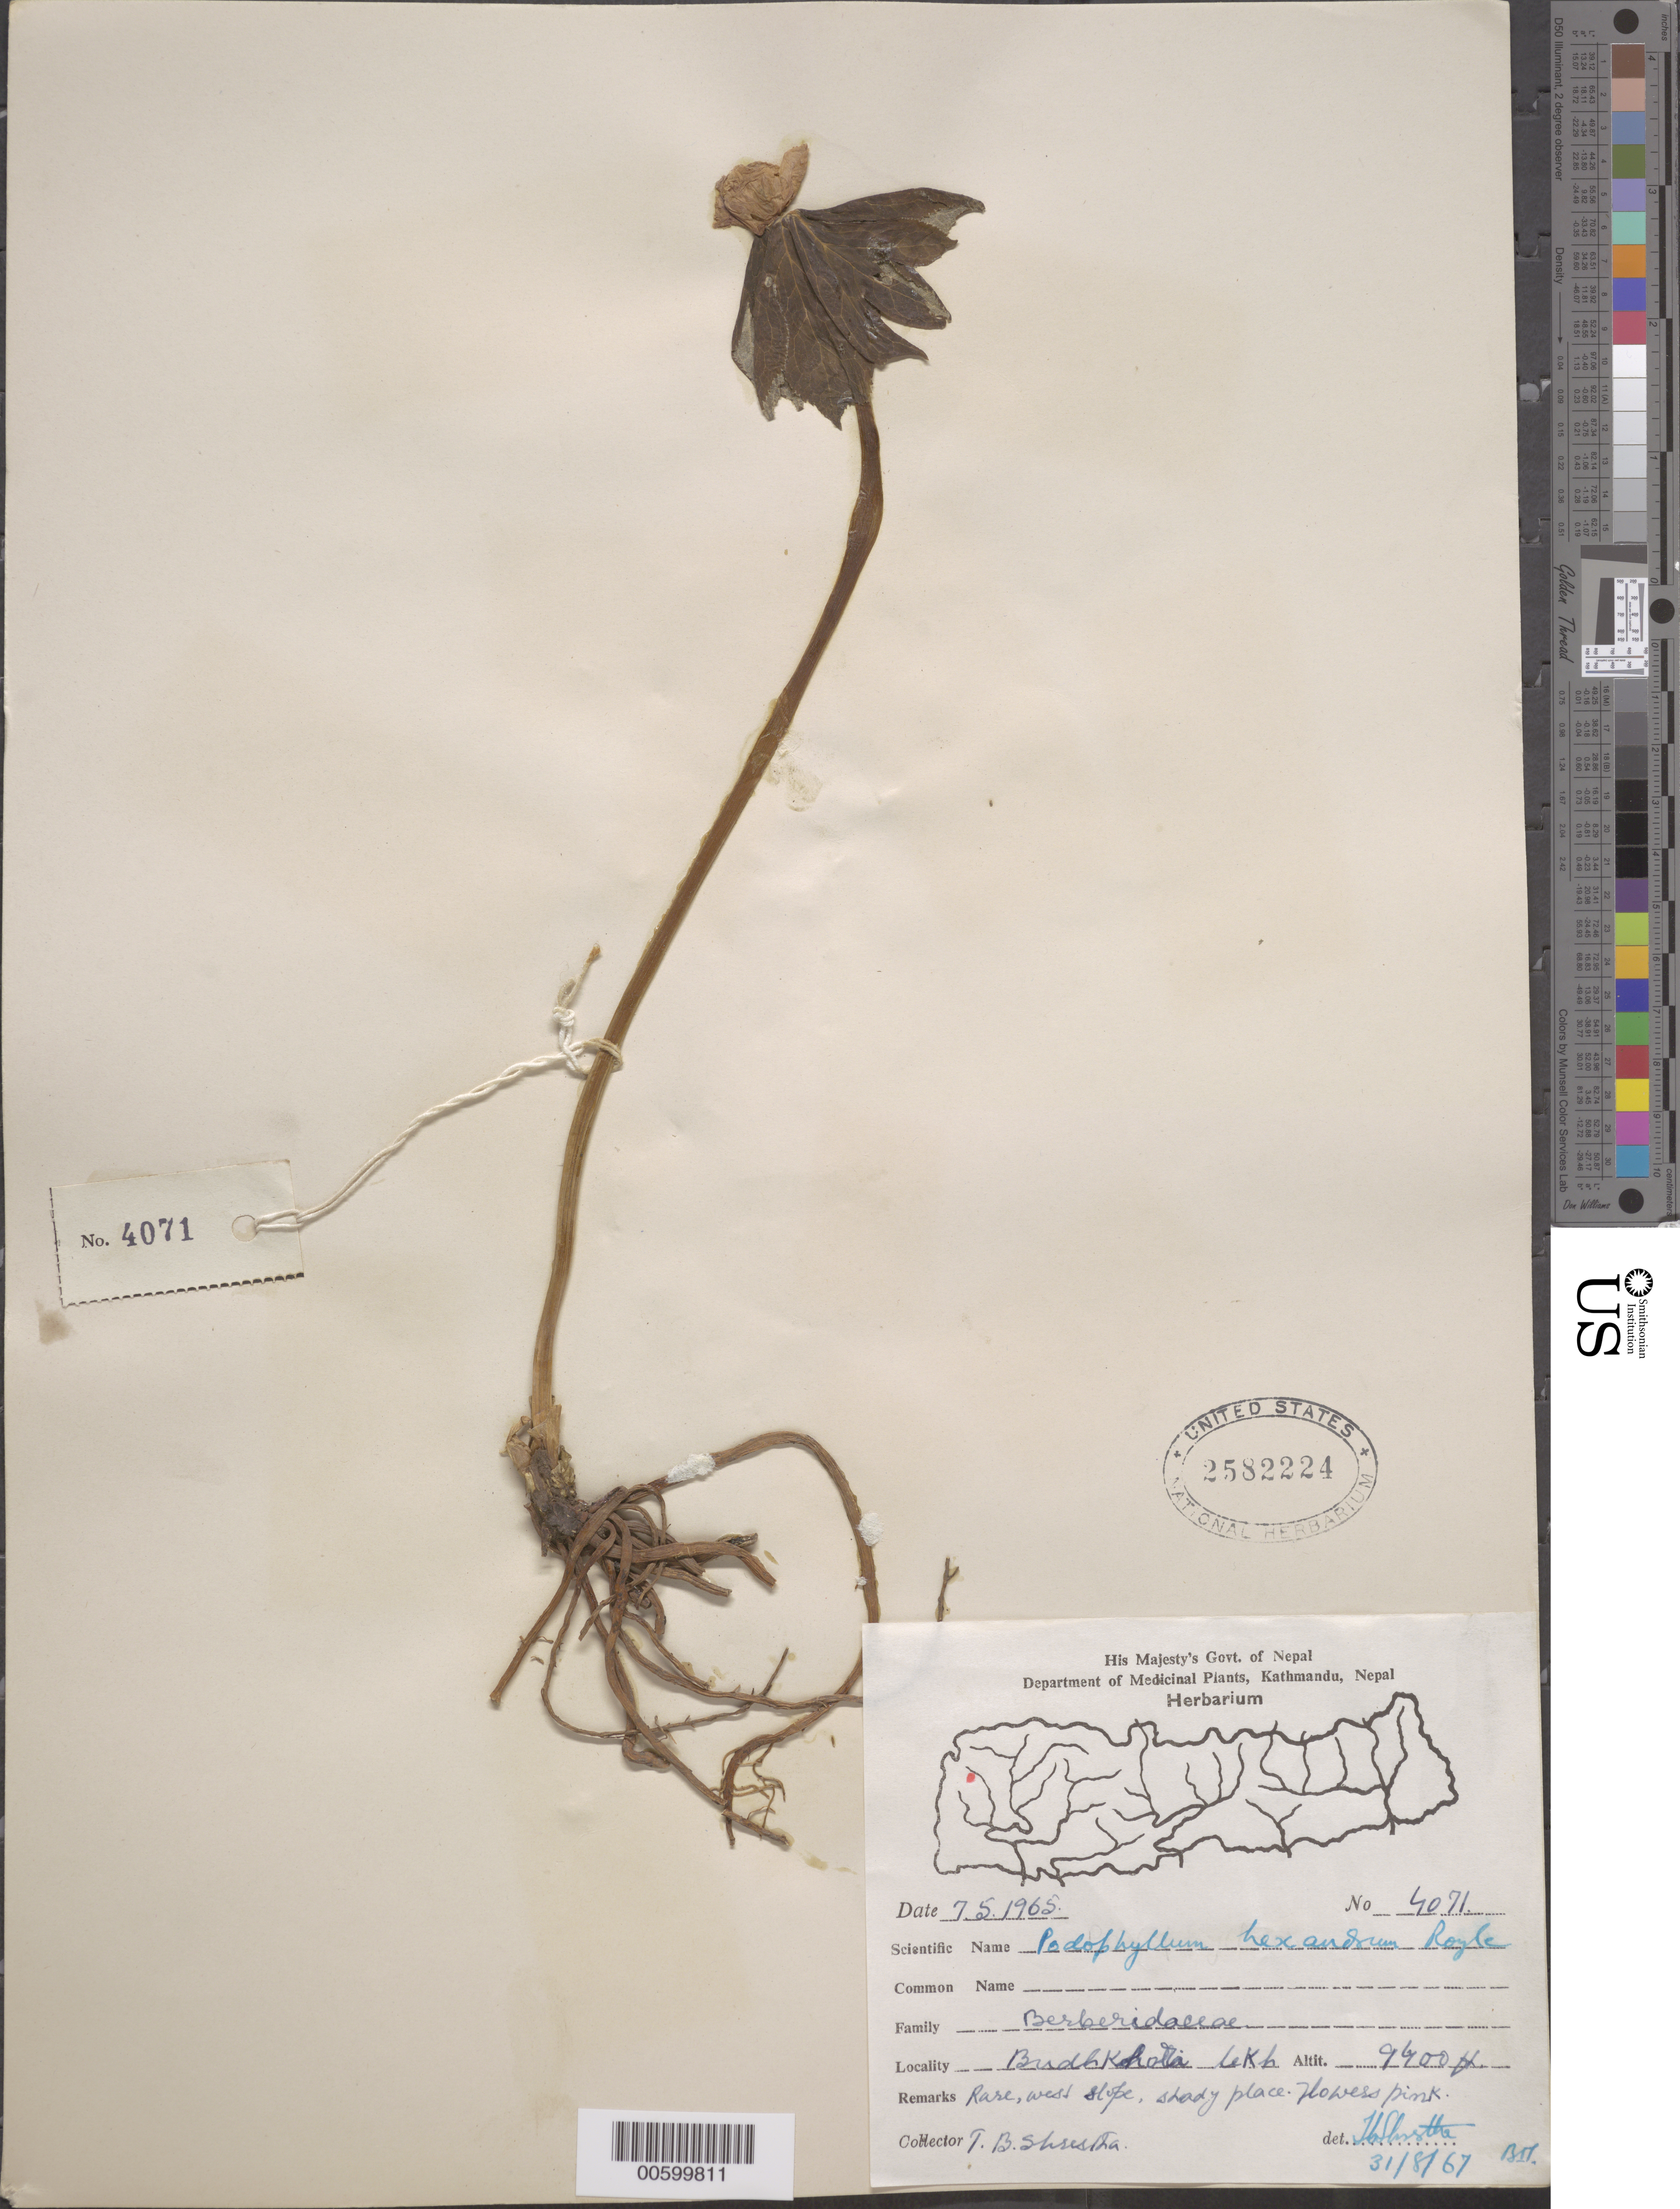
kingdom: Plantae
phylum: Tracheophyta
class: Magnoliopsida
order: Ranunculales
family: Berberidaceae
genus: Sinopodophyllum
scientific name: Sinopodophyllum hexandrum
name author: (Royle) T.S.Ying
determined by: Strong, Mark T., (BOT), Smithsonian Institution - National Museum of Natural History (UNITED STATES)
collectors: T. Shristha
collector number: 4071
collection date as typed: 07 May 1965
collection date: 1965-05-07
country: Nepal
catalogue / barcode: US 2582224